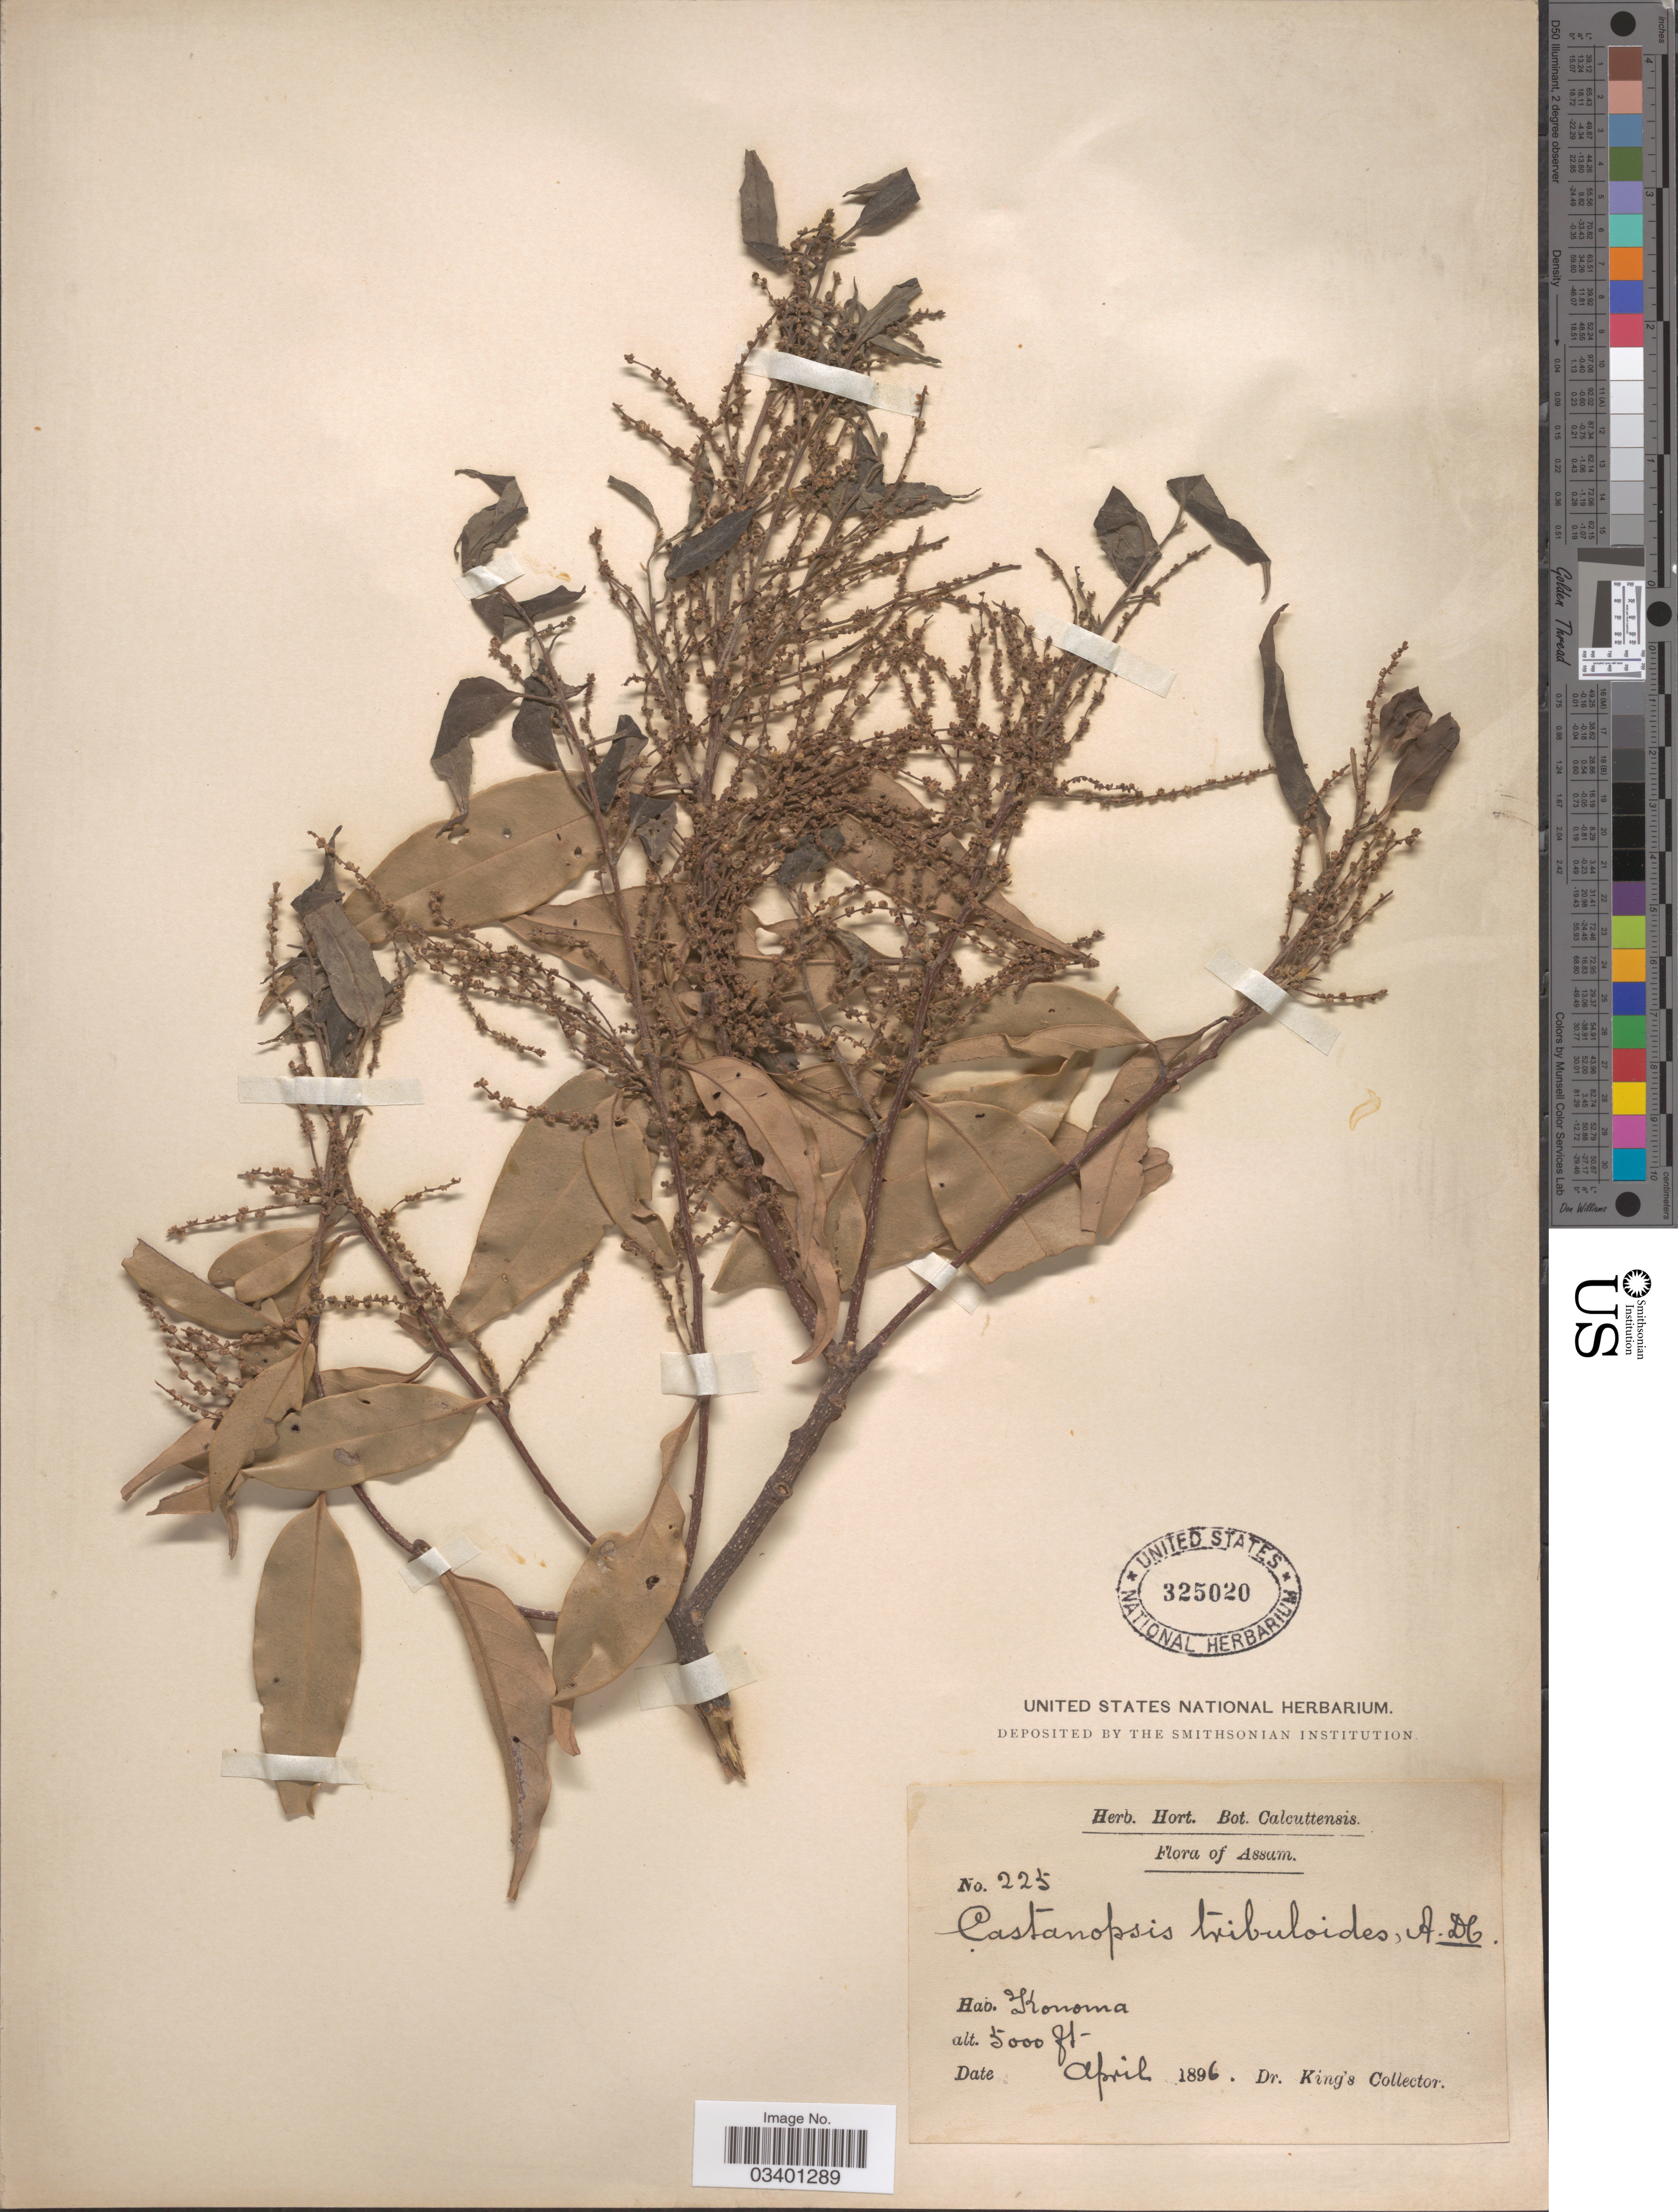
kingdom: Plantae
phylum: Tracheophyta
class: Magnoliopsida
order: Fagales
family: Fagaceae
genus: Castanopsis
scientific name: Castanopsis tribuloides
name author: (Sm.) A. DC.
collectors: Dr. King's collector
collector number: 225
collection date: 1896-04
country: India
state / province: Assam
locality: Konoma.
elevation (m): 1524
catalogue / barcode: US 325020